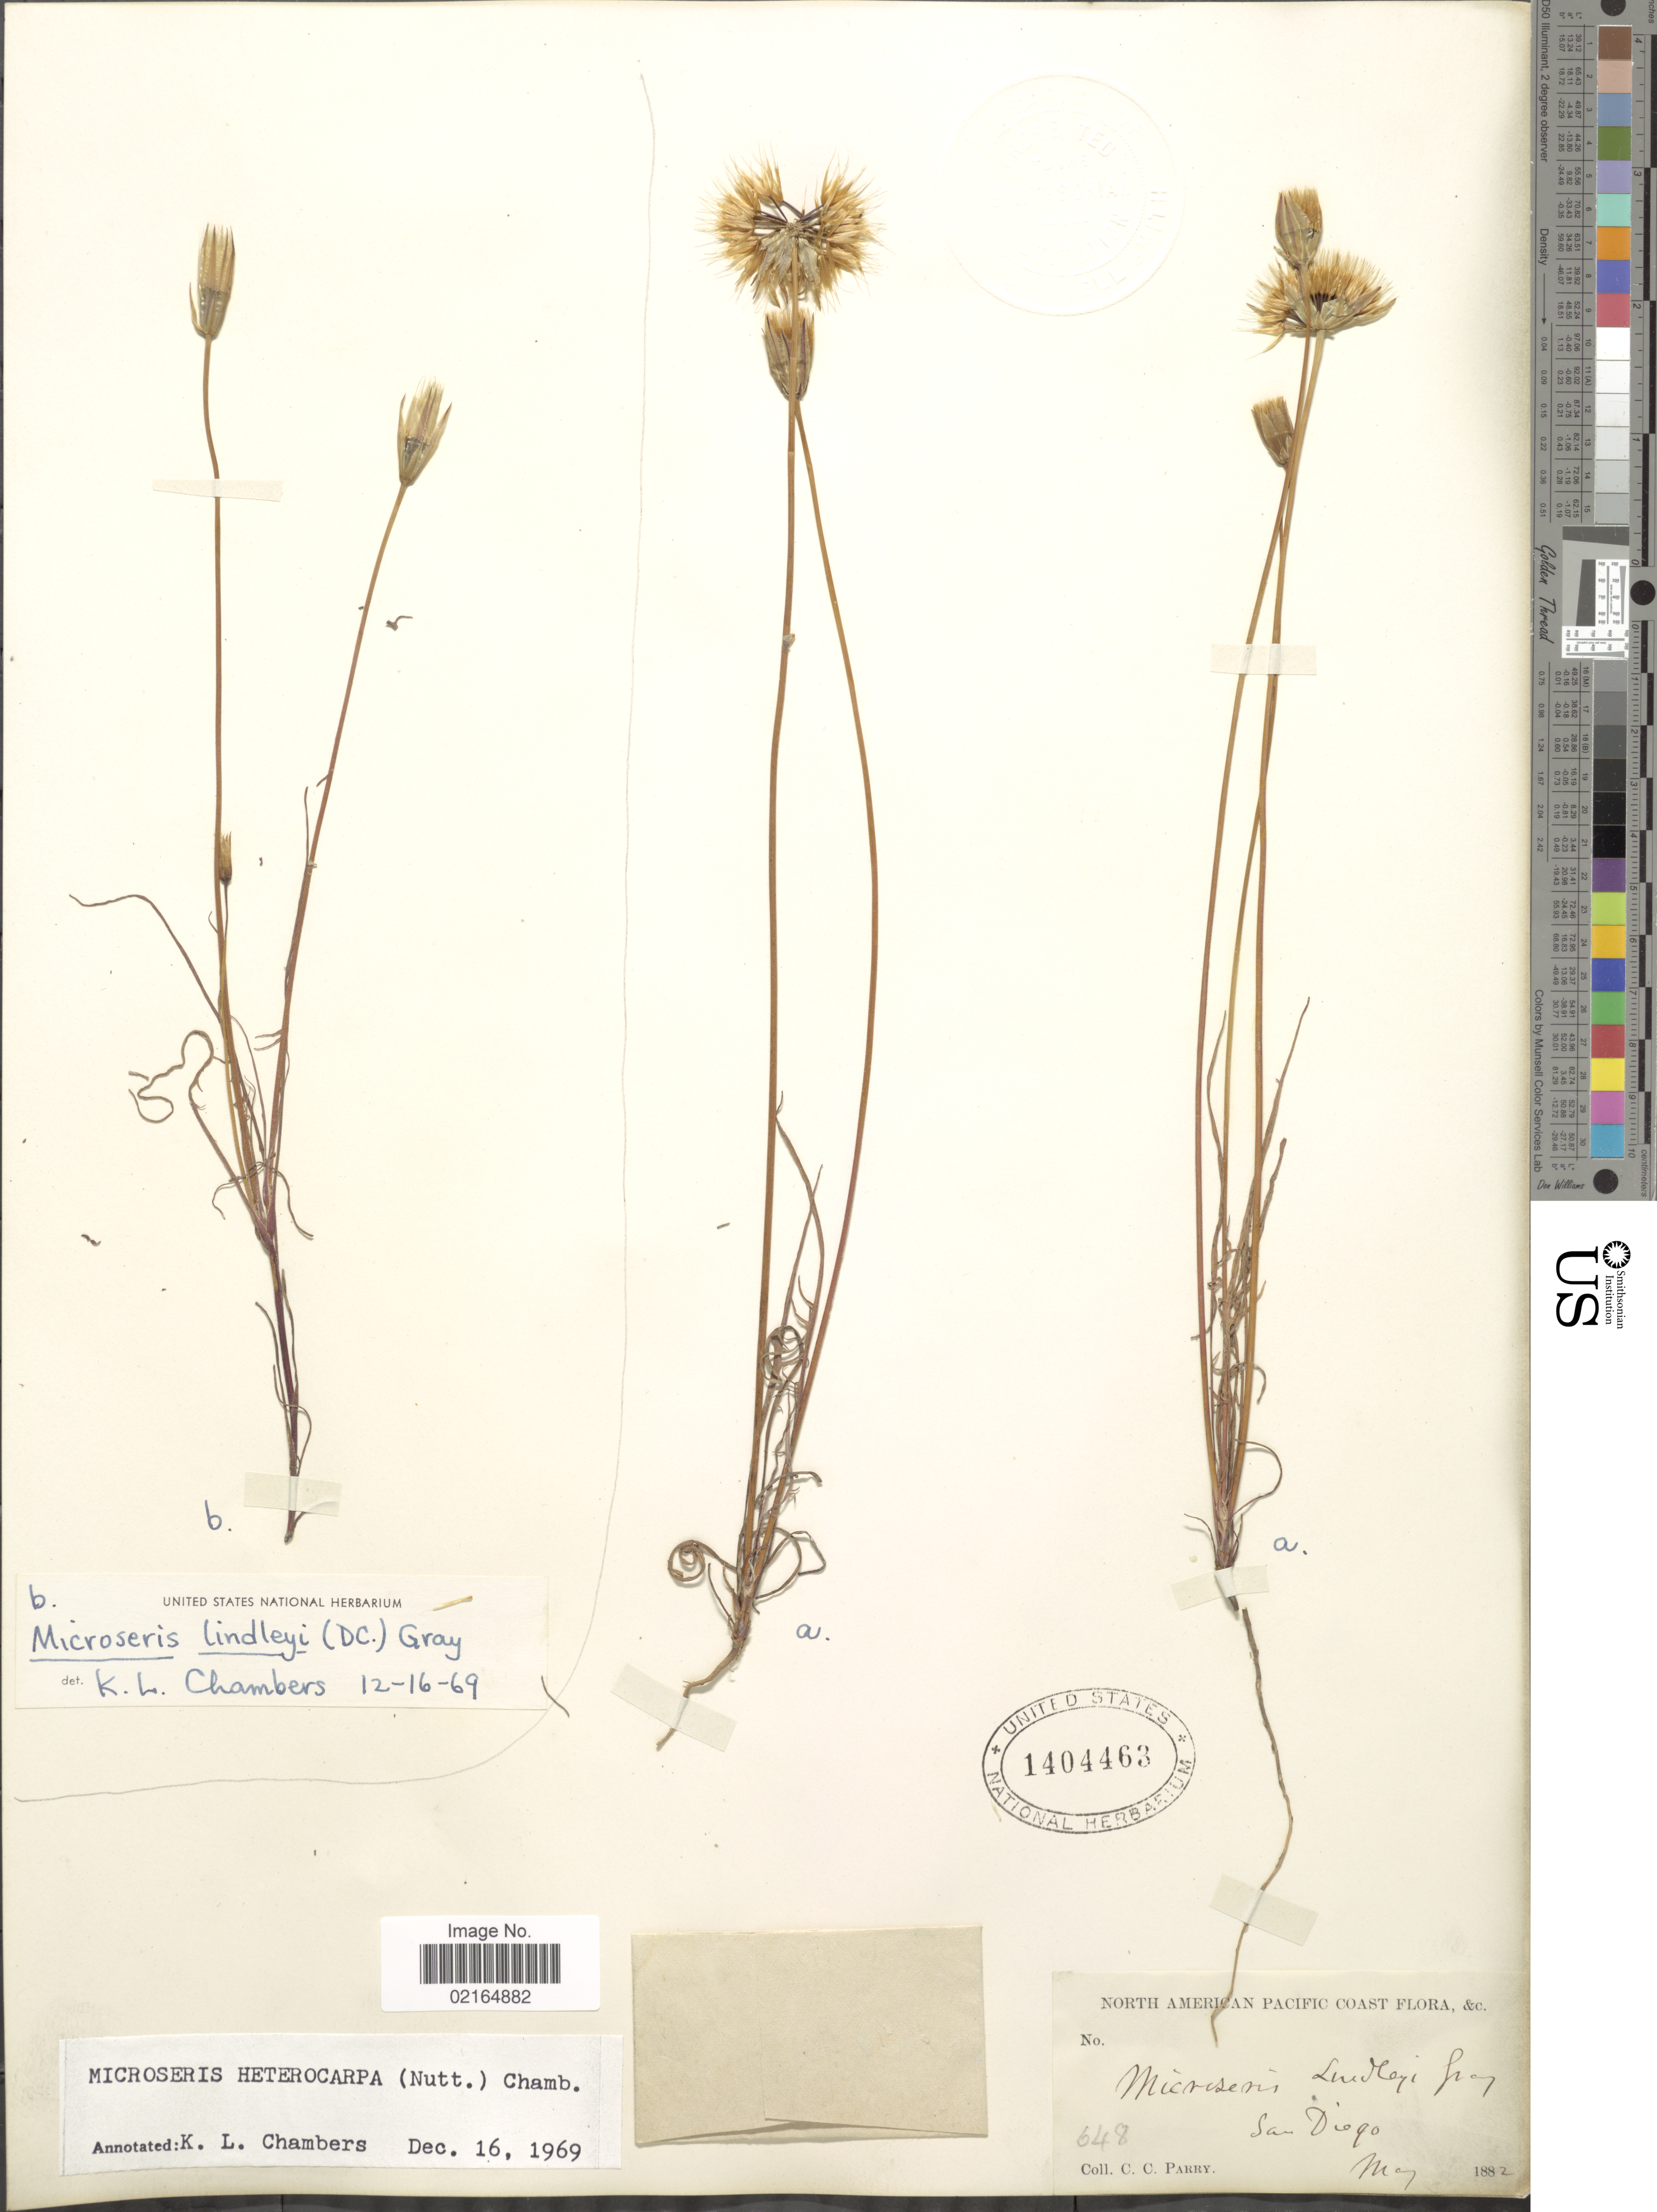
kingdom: Plantae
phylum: Tracheophyta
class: Magnoliopsida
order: Asterales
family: Asteraceae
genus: Microseris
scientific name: Microseris heterocarpa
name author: (Nutt.) K.L. Chambers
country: United States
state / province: California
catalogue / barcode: US 1404463-2